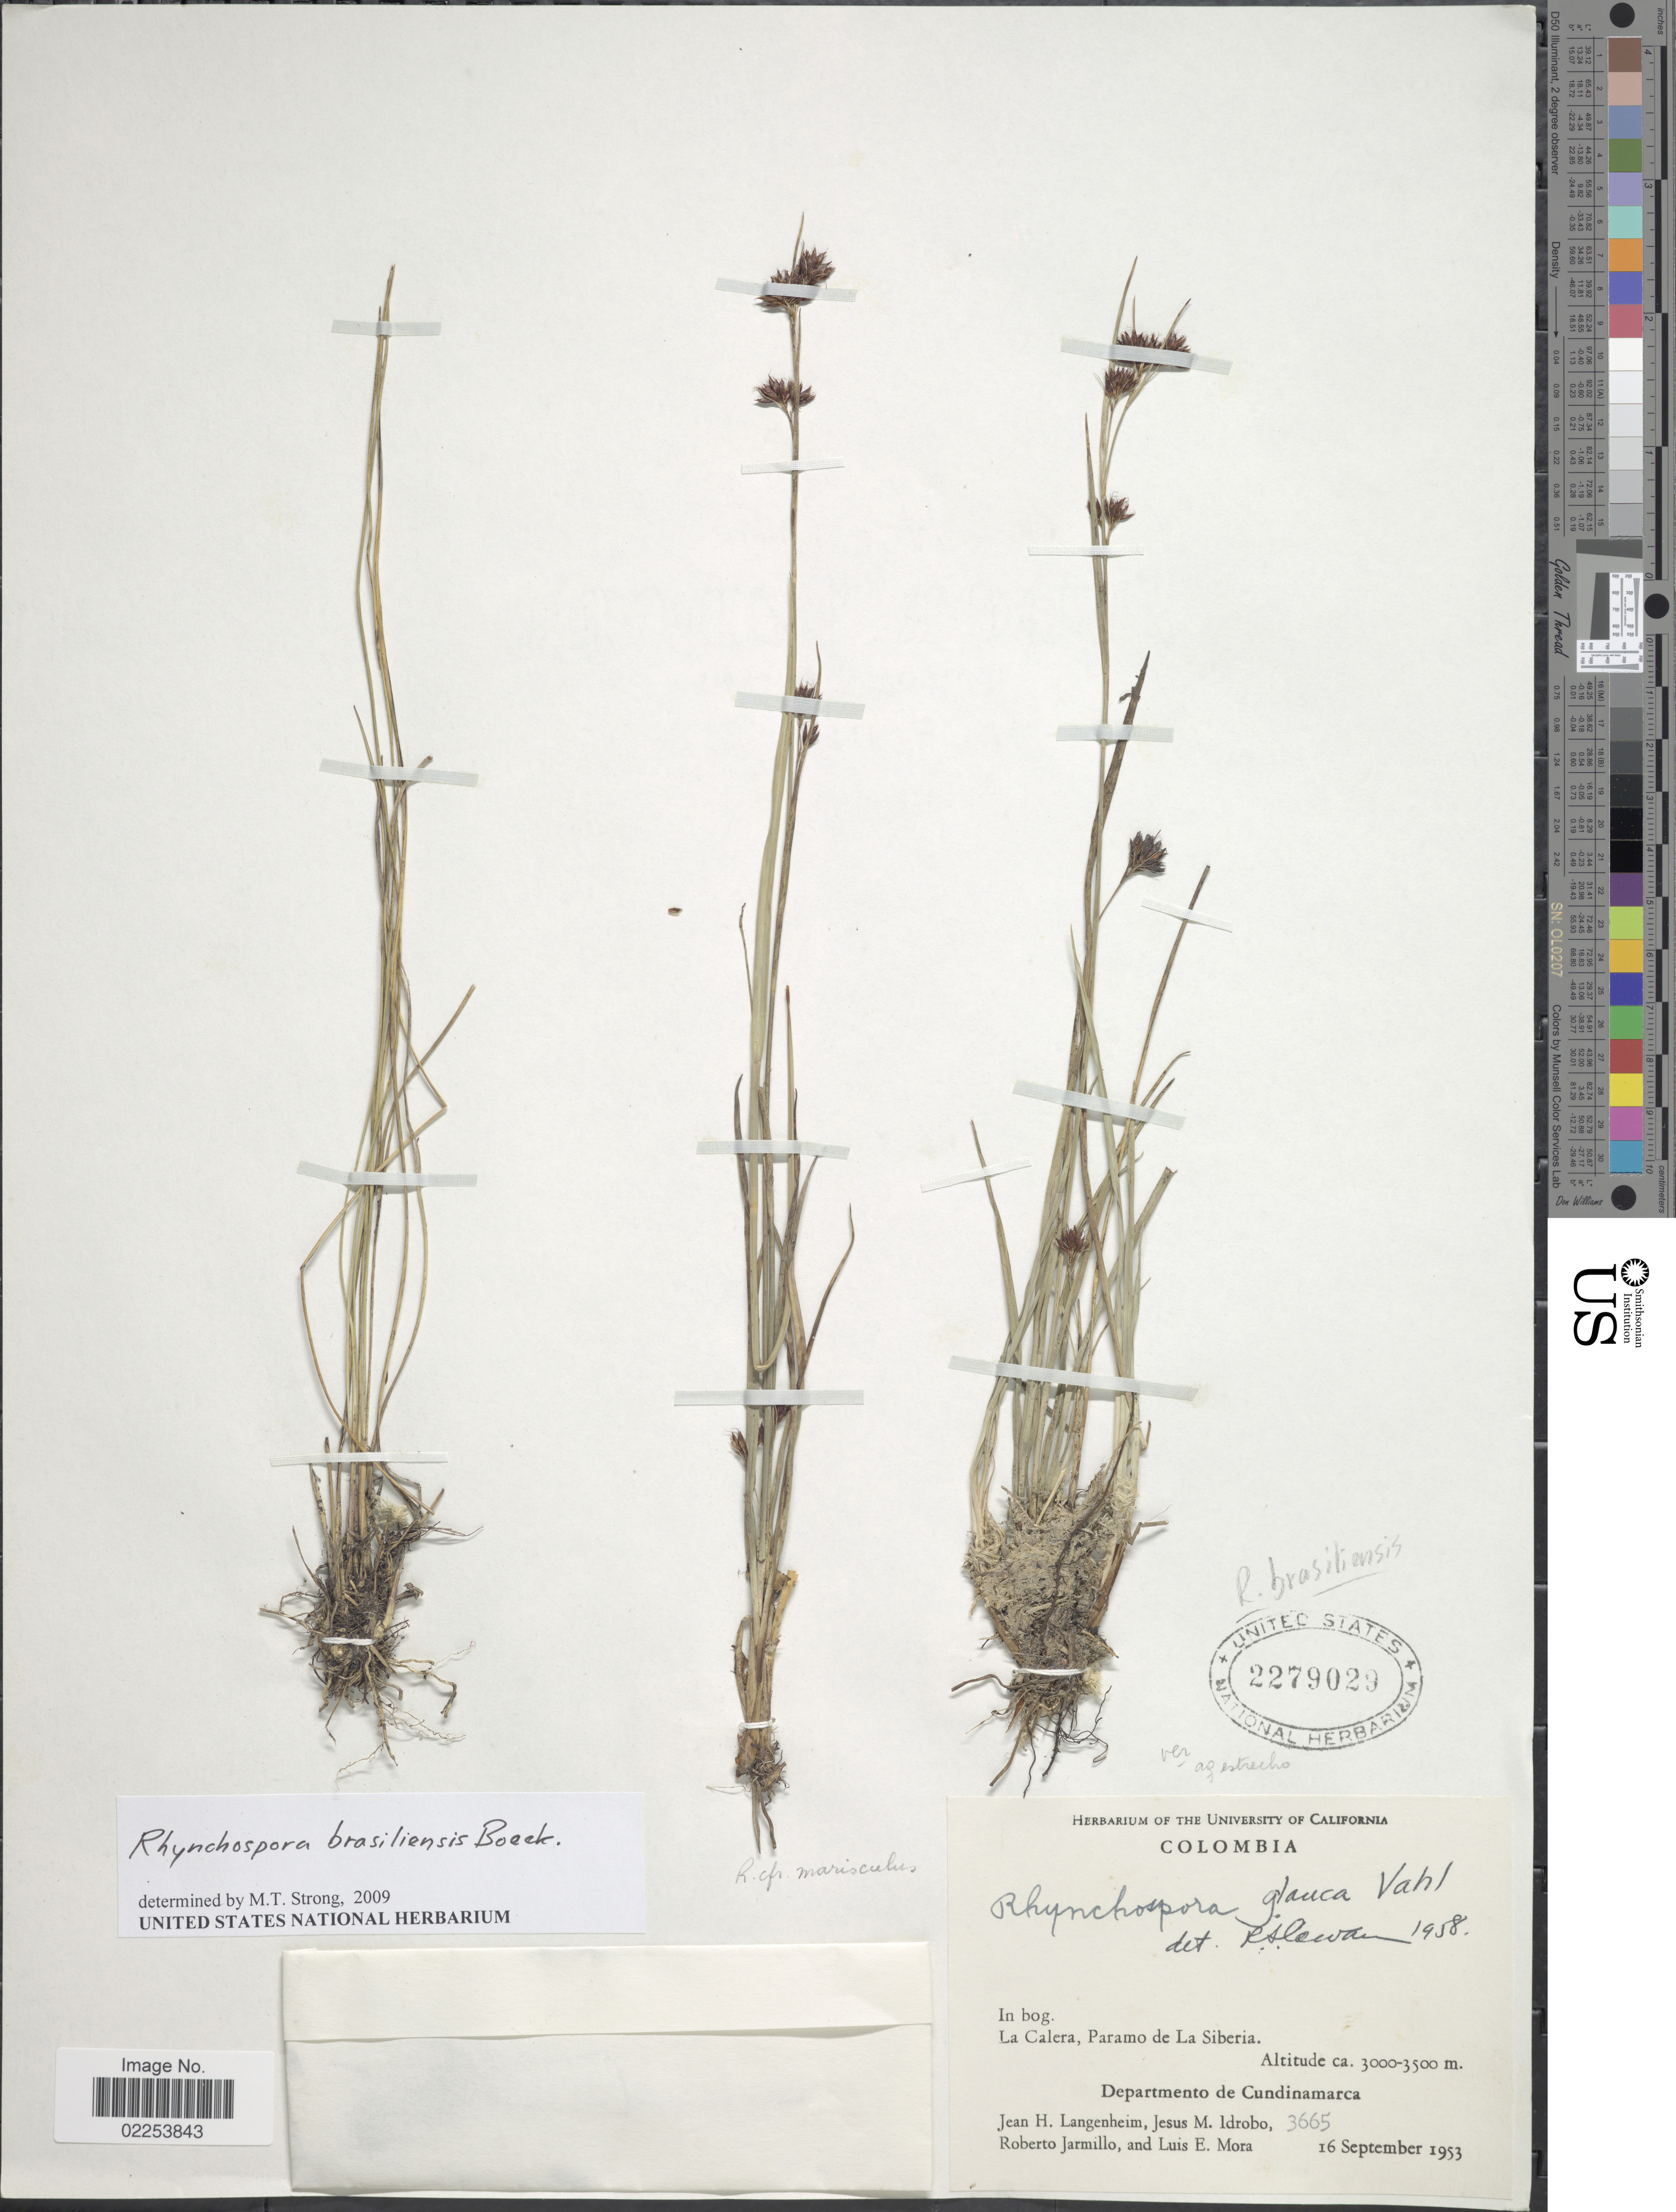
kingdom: Plantae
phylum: Tracheophyta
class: Liliopsida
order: Poales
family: Cyperaceae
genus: Rhynchospora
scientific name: Rhynchospora brasiliensis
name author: Boeckeler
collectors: J. H. Langenheim, J. M. Idrobo, R. Jarmillo & L. E. Mora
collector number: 3665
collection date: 1953-09-16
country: Colombia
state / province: Cundinamarca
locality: La Calera, Paramo de La Siberia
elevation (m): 3000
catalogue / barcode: US 2279029